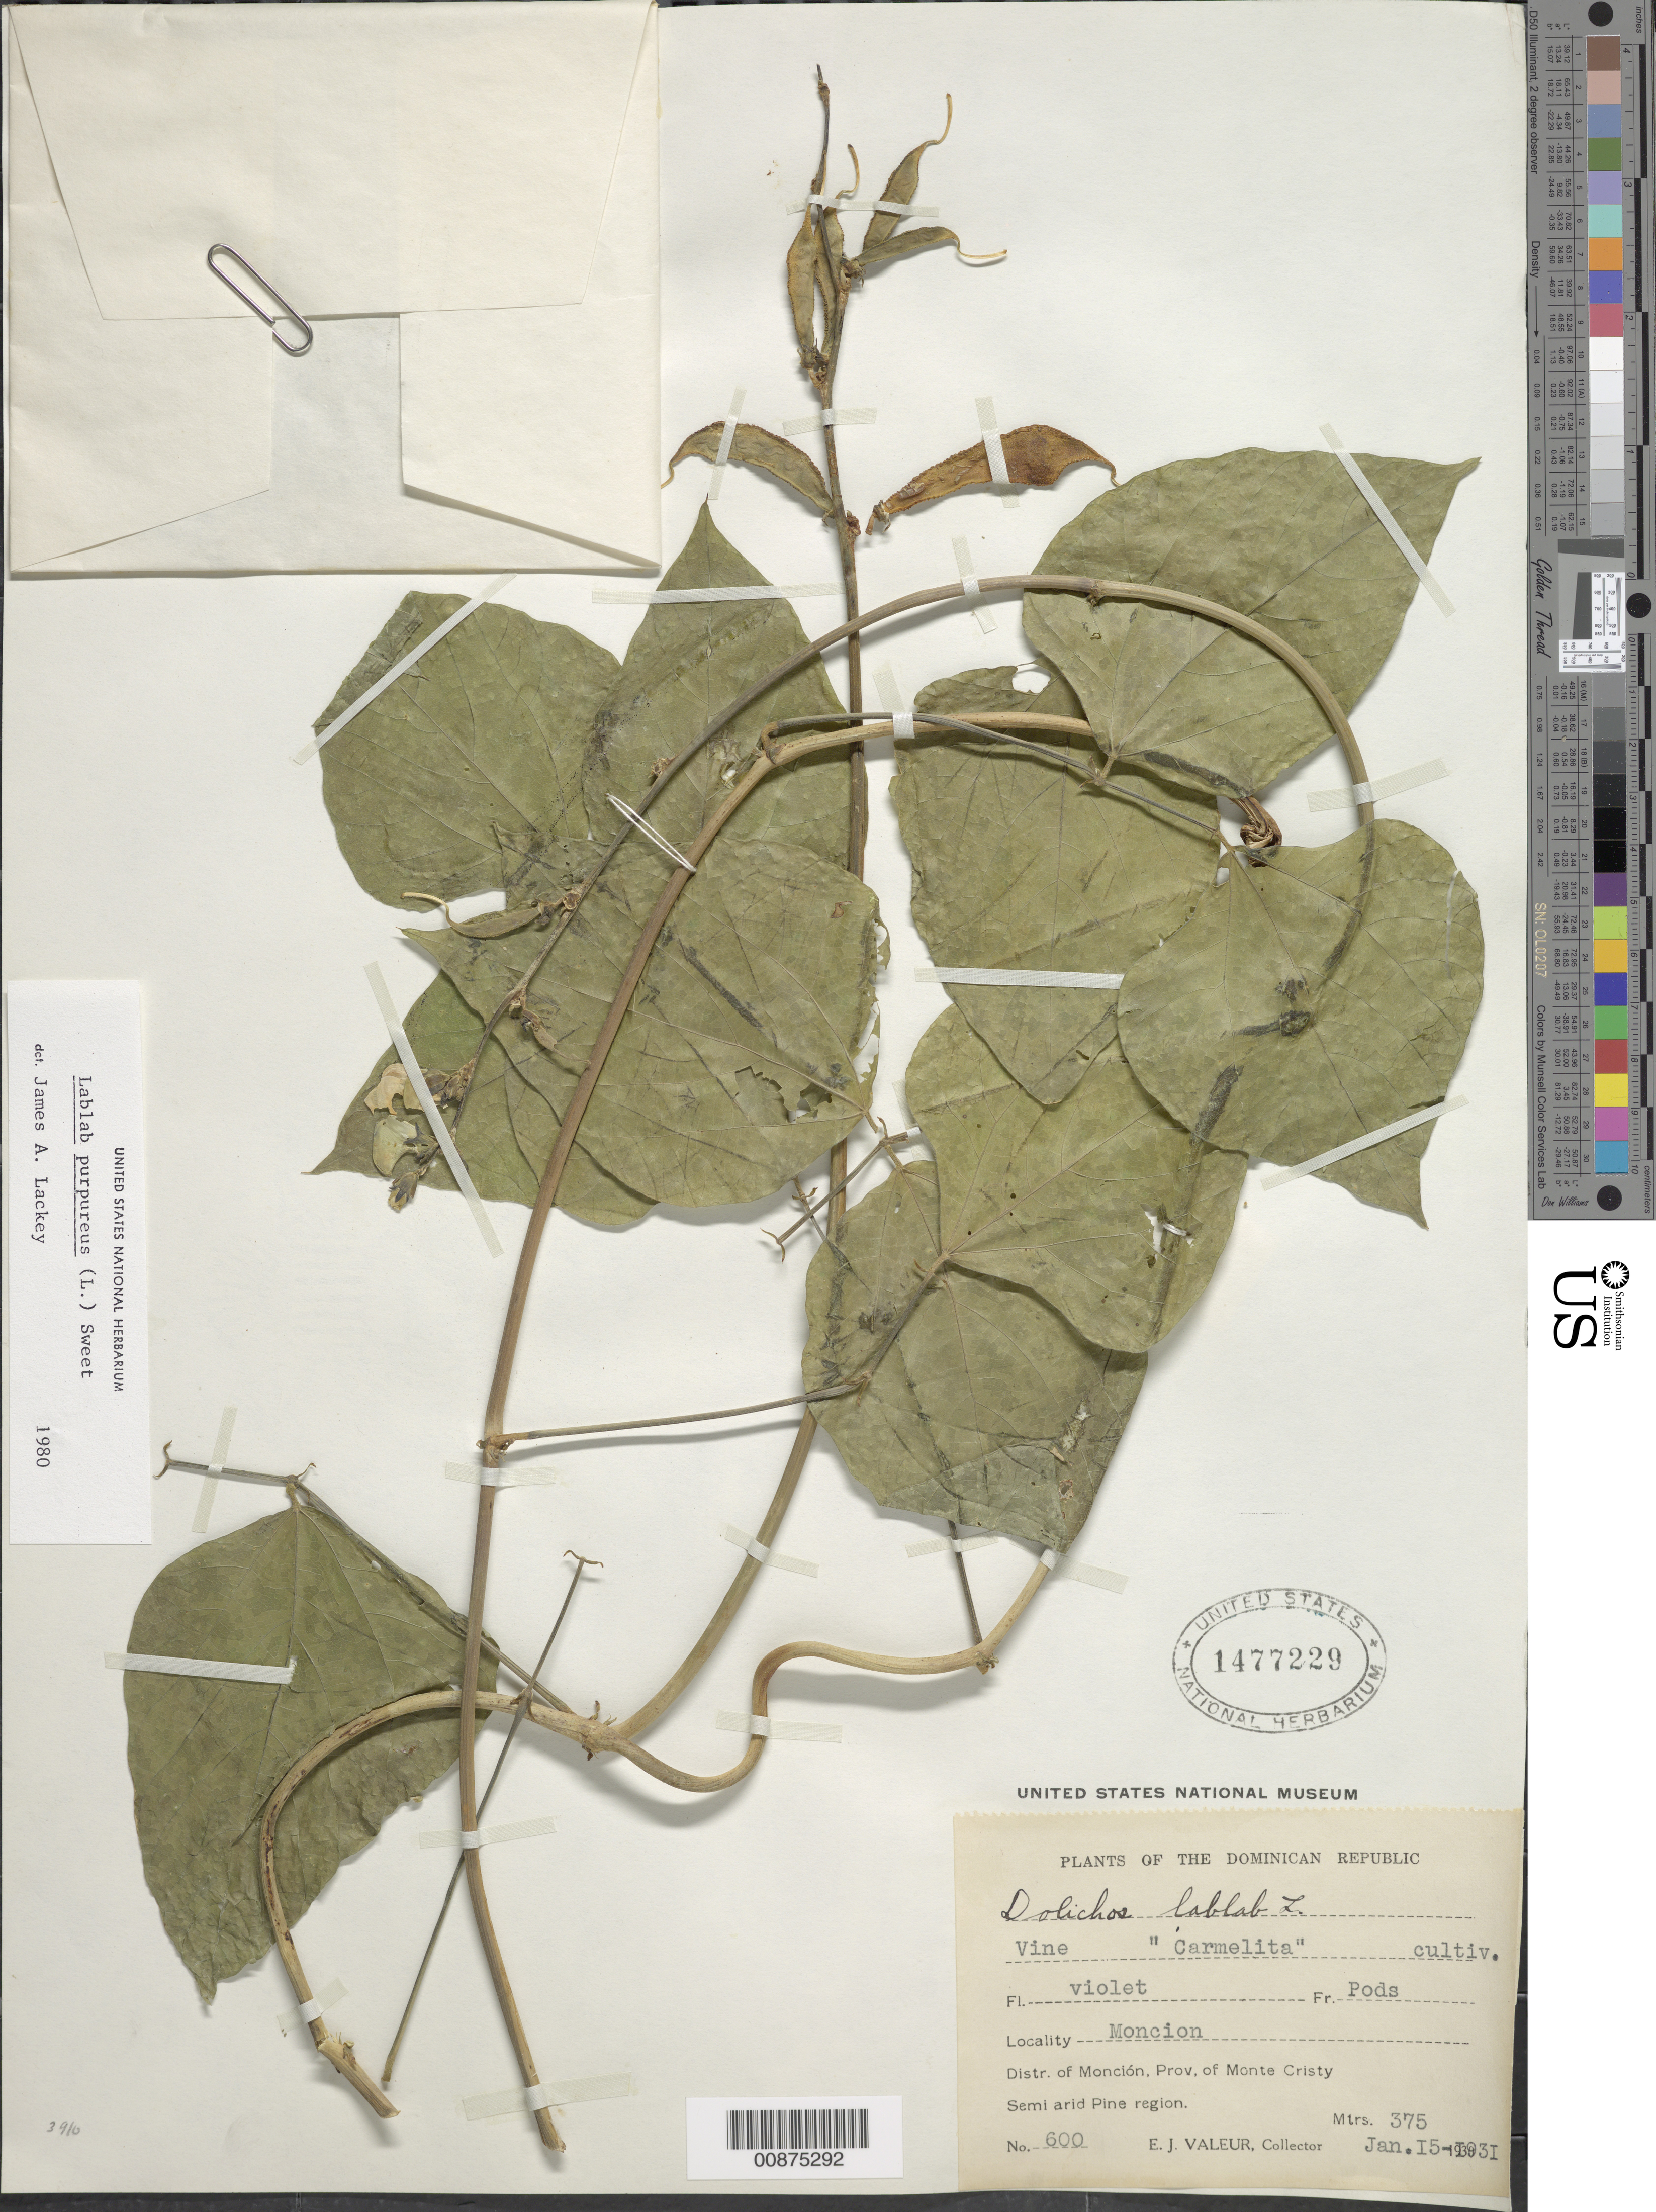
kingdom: Plantae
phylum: Tracheophyta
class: Magnoliopsida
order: Fabales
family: Fabaceae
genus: Lablab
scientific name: Lablab purpureus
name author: (L.) Sweet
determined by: Lackey, James A.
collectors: E. Valeur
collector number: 600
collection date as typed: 15 Jan 1931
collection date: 1931-01-15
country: Dominican Republic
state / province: Monte Cristi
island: Hispaniola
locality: Monción, Distr. of Monción.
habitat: Semi arid Pine region.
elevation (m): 375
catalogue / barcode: US 1477229